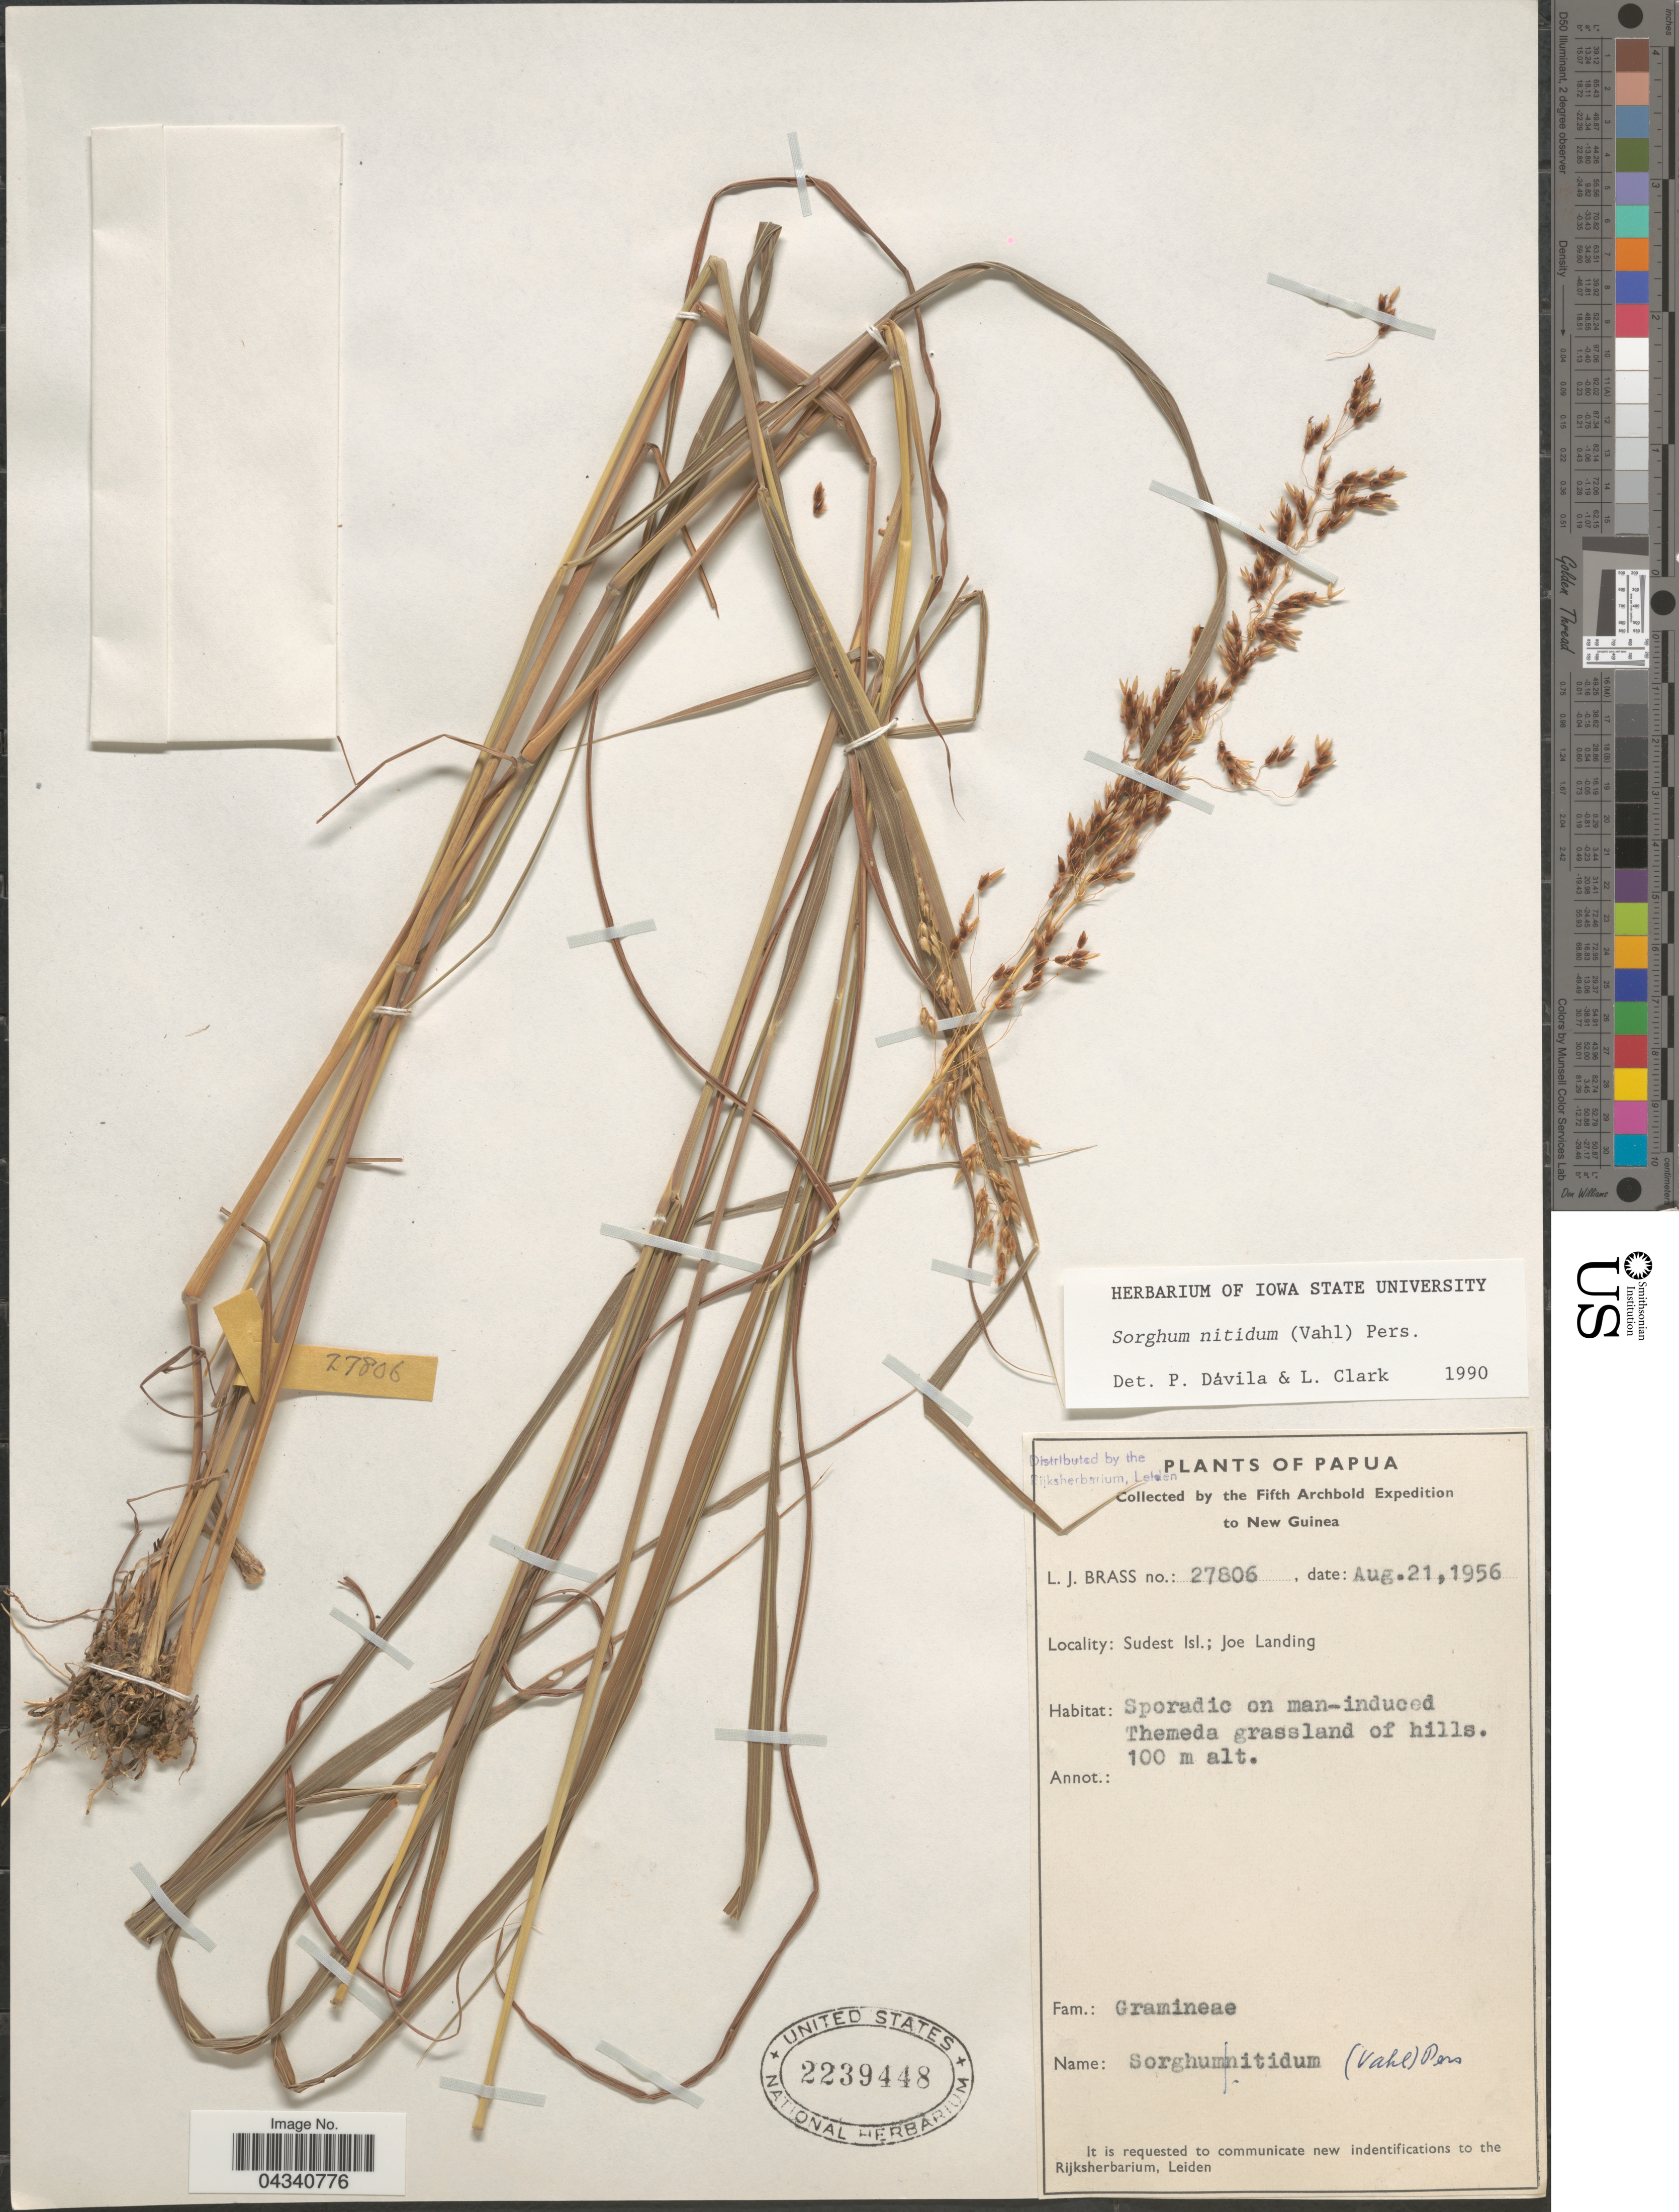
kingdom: Plantae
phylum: Tracheophyta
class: Liliopsida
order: Poales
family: Poaceae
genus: Sorghum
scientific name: Sorghum nitidum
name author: (Vahl) Pers.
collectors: L. J. Brass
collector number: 27806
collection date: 1956-08-21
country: Papua New Guinea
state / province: Milne Bay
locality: Fifth Archbold Expedition to New Guinea. Sudest Isl., Joe Landing.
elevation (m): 100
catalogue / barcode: US 2239448